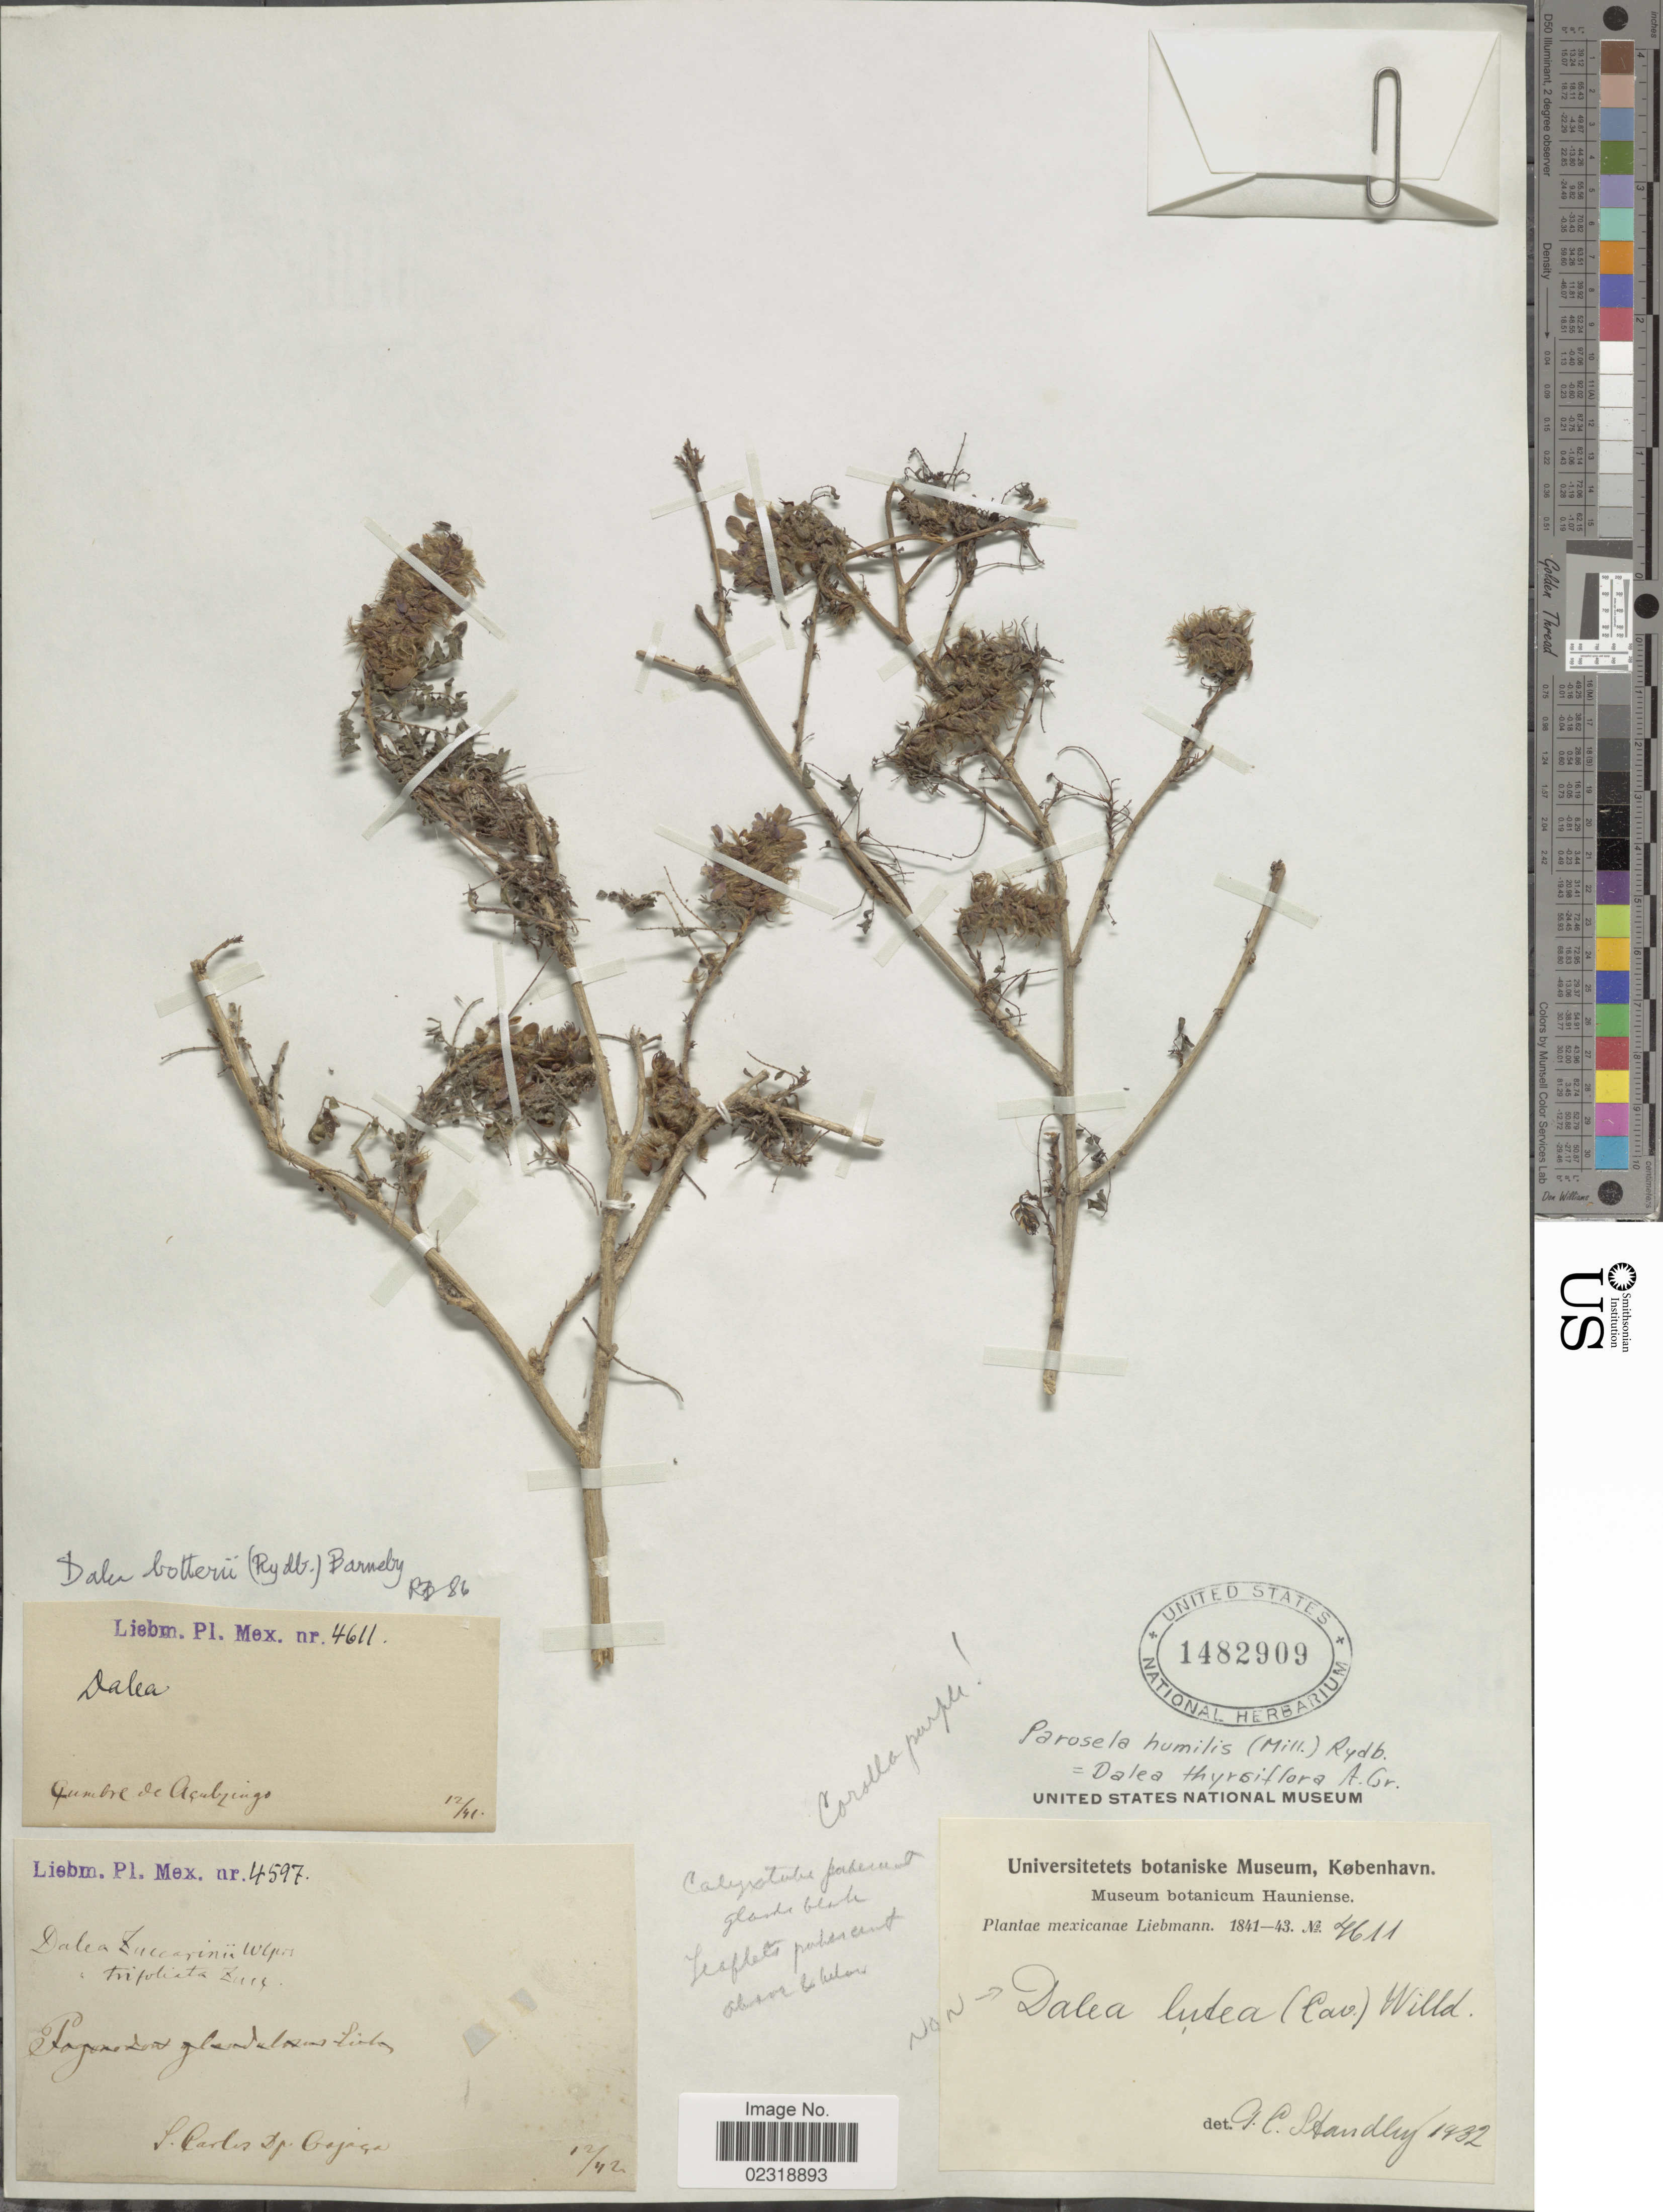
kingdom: Plantae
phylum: Tracheophyta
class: Magnoliopsida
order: Fabales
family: Fabaceae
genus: Dalea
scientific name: Dalea botterii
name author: (Rydb.) Barneby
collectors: Liebmann, --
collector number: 4597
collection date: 1842-12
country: Mexico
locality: Pl. Mex., S. Carlos Dp. Oajaca.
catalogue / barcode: US 1482909-2